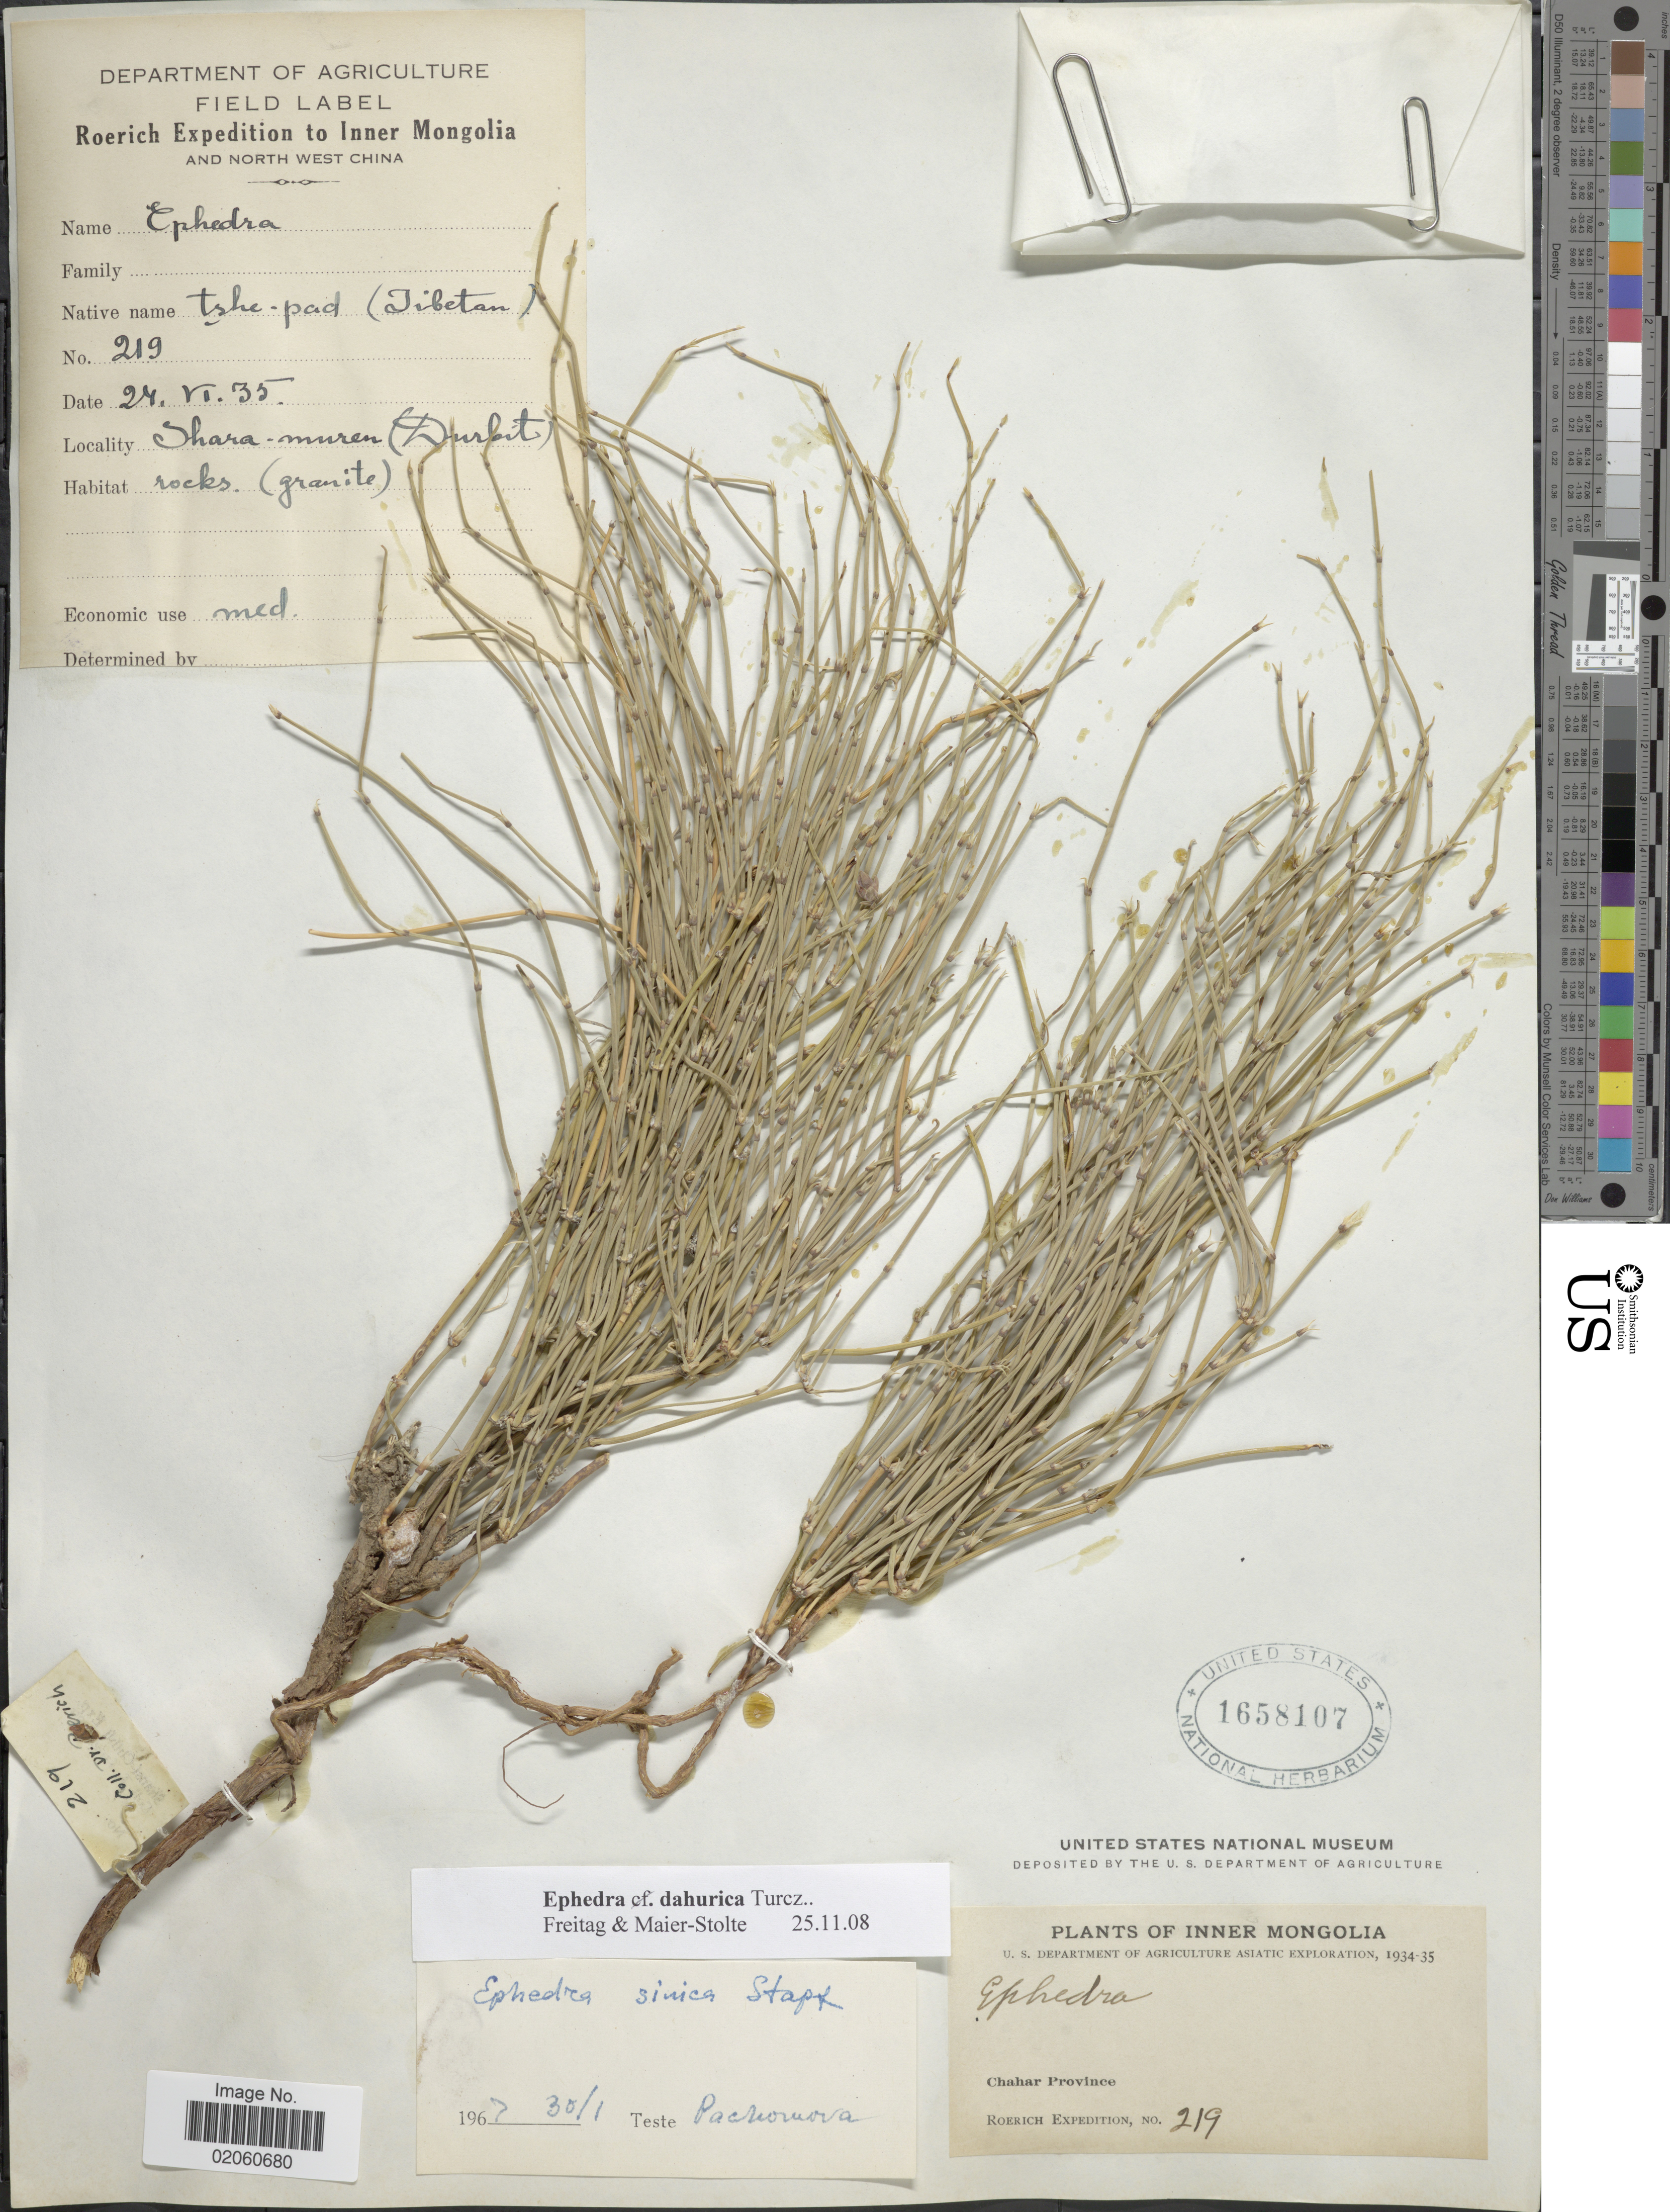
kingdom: Plantae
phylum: Tracheophyta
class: Gnetopsida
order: Ephedrales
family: Ephedraceae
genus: Ephedra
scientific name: Ephedra dahurica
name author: Turcz.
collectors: Roerich Expedition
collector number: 219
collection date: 1935-06-24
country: China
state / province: Nei Monggol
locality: Inner Mongolia and North West China, Chahar Province. Shara-muren (Durbit)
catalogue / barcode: US 1658107